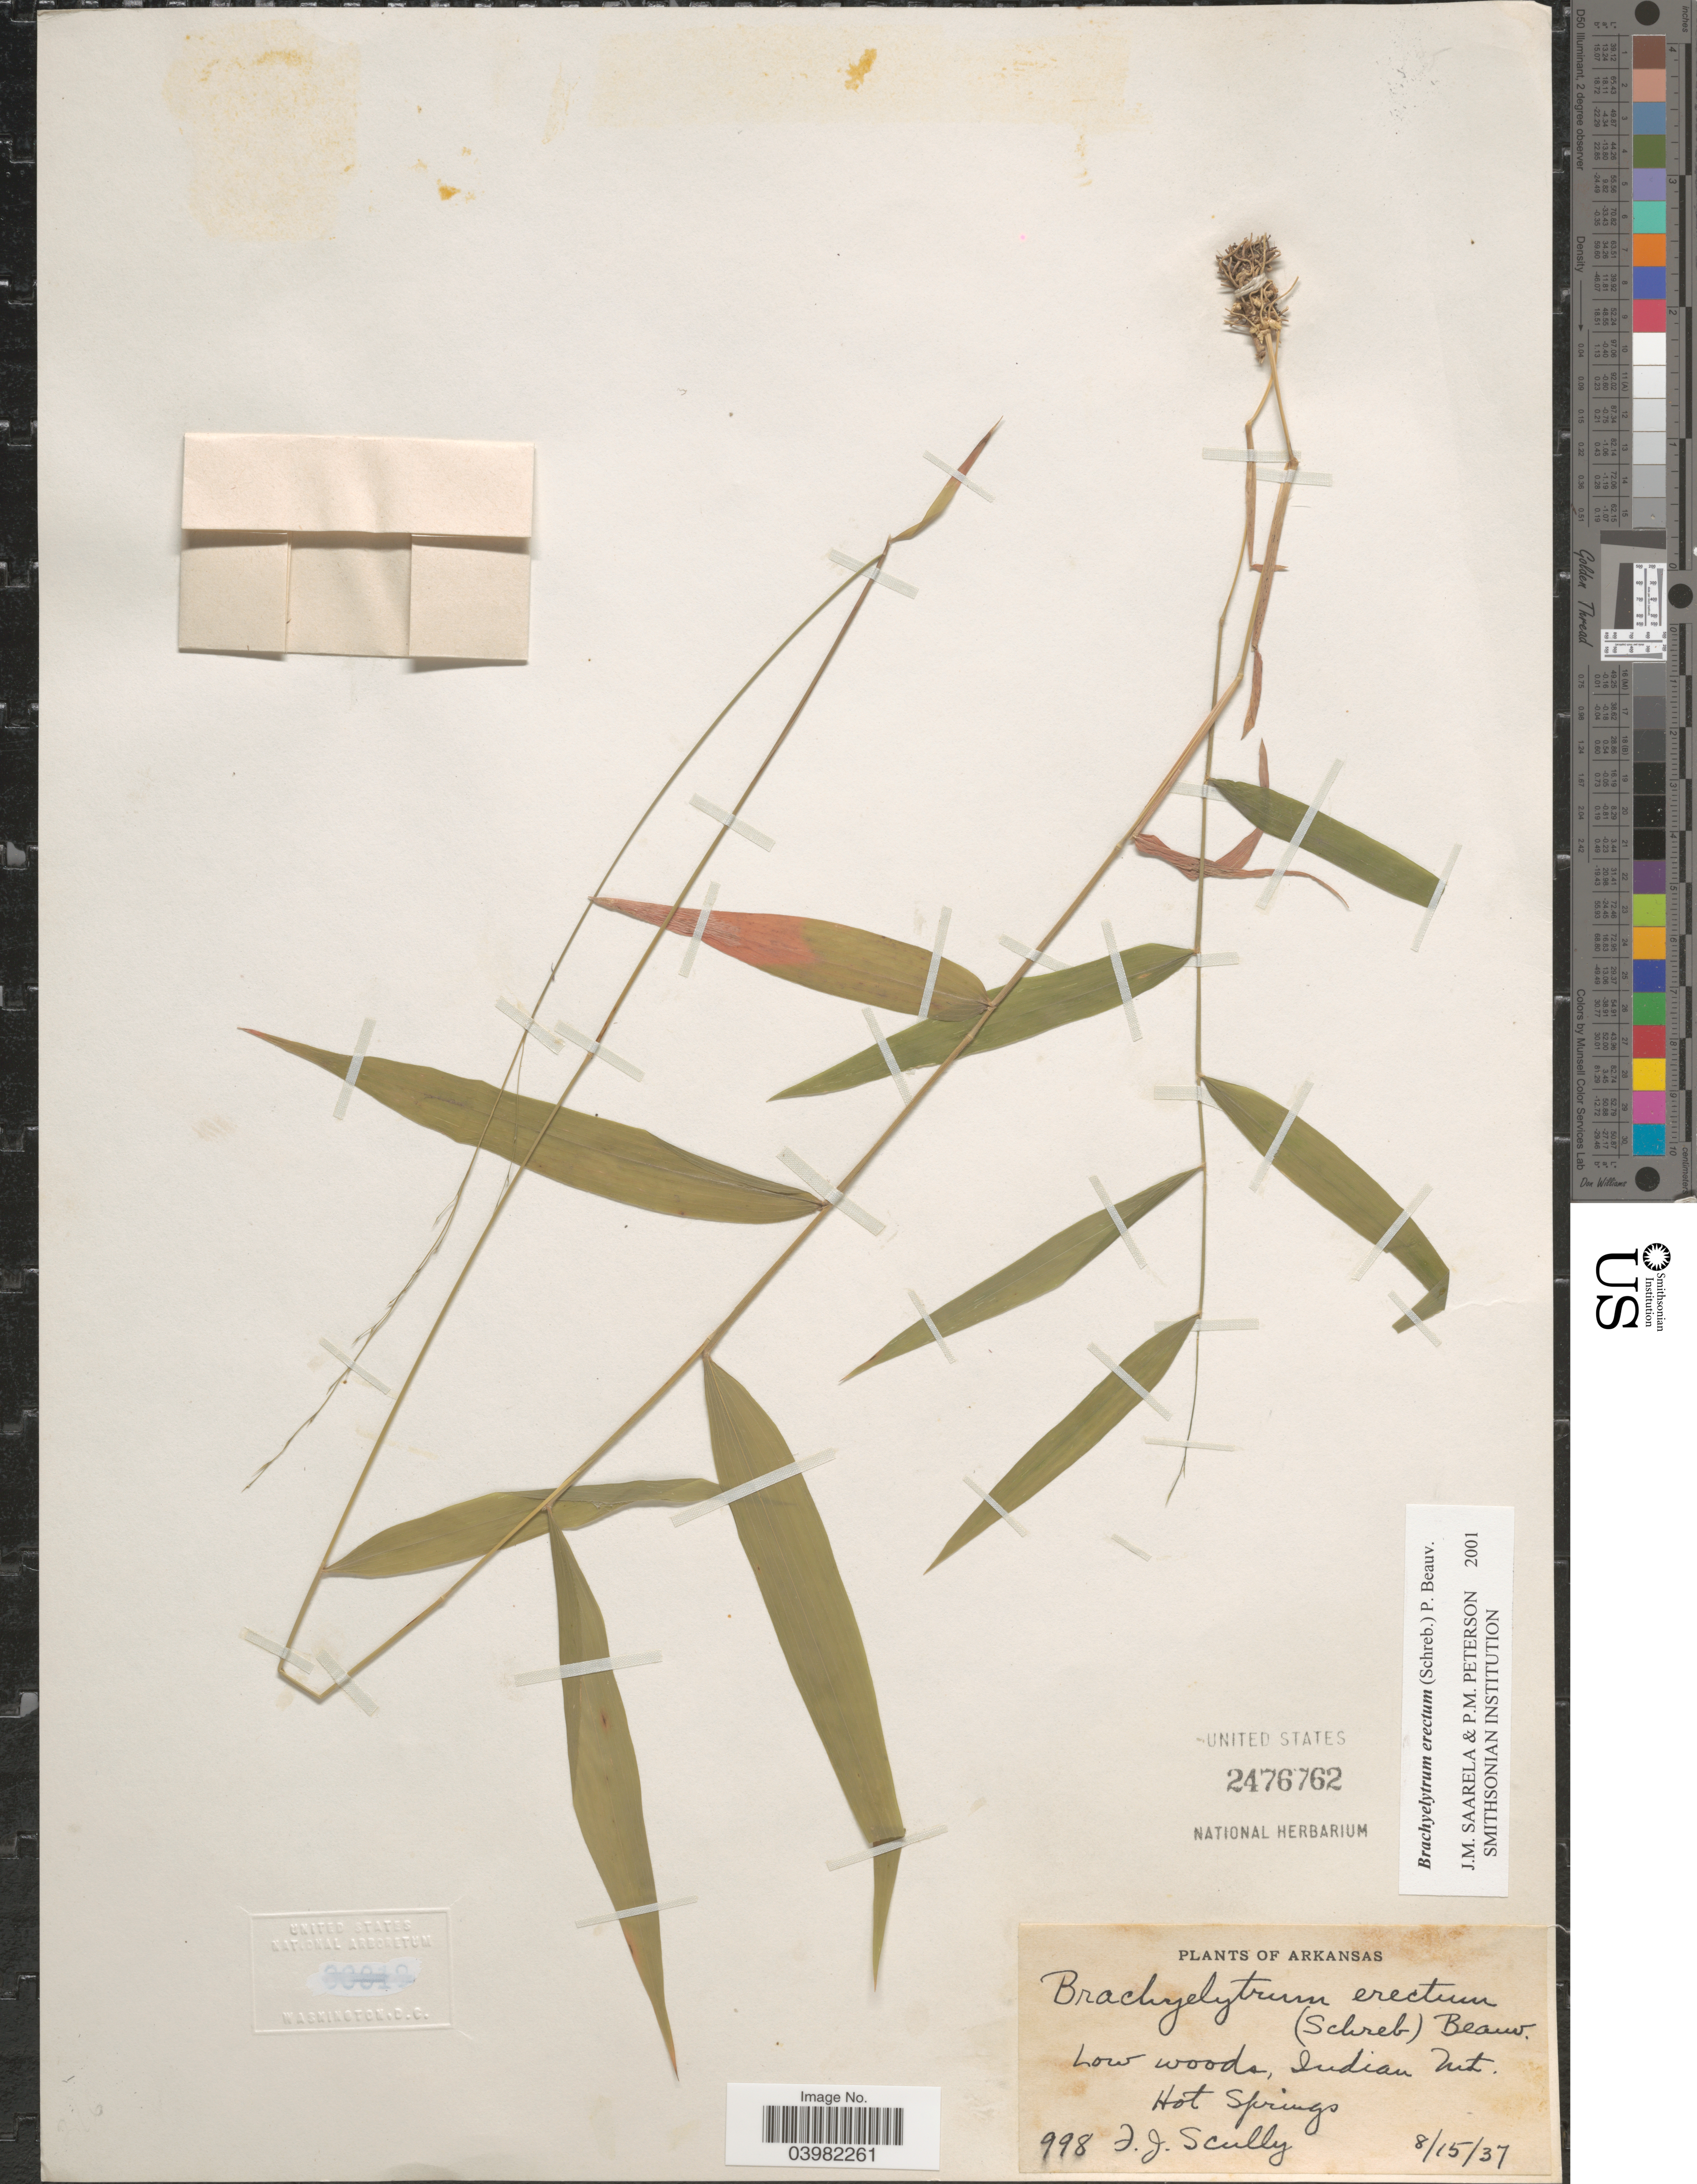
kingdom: Plantae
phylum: Tracheophyta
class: Liliopsida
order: Poales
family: Poaceae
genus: Brachyelytrum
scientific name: Brachyelytrum erectum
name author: (Schreb.) P. Beauv.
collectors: F. Scully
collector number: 998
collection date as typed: Transcribed d/m/y: 15/8/37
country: United States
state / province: Arkansas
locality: Indian Mt. Hot Springs.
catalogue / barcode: US 2476762